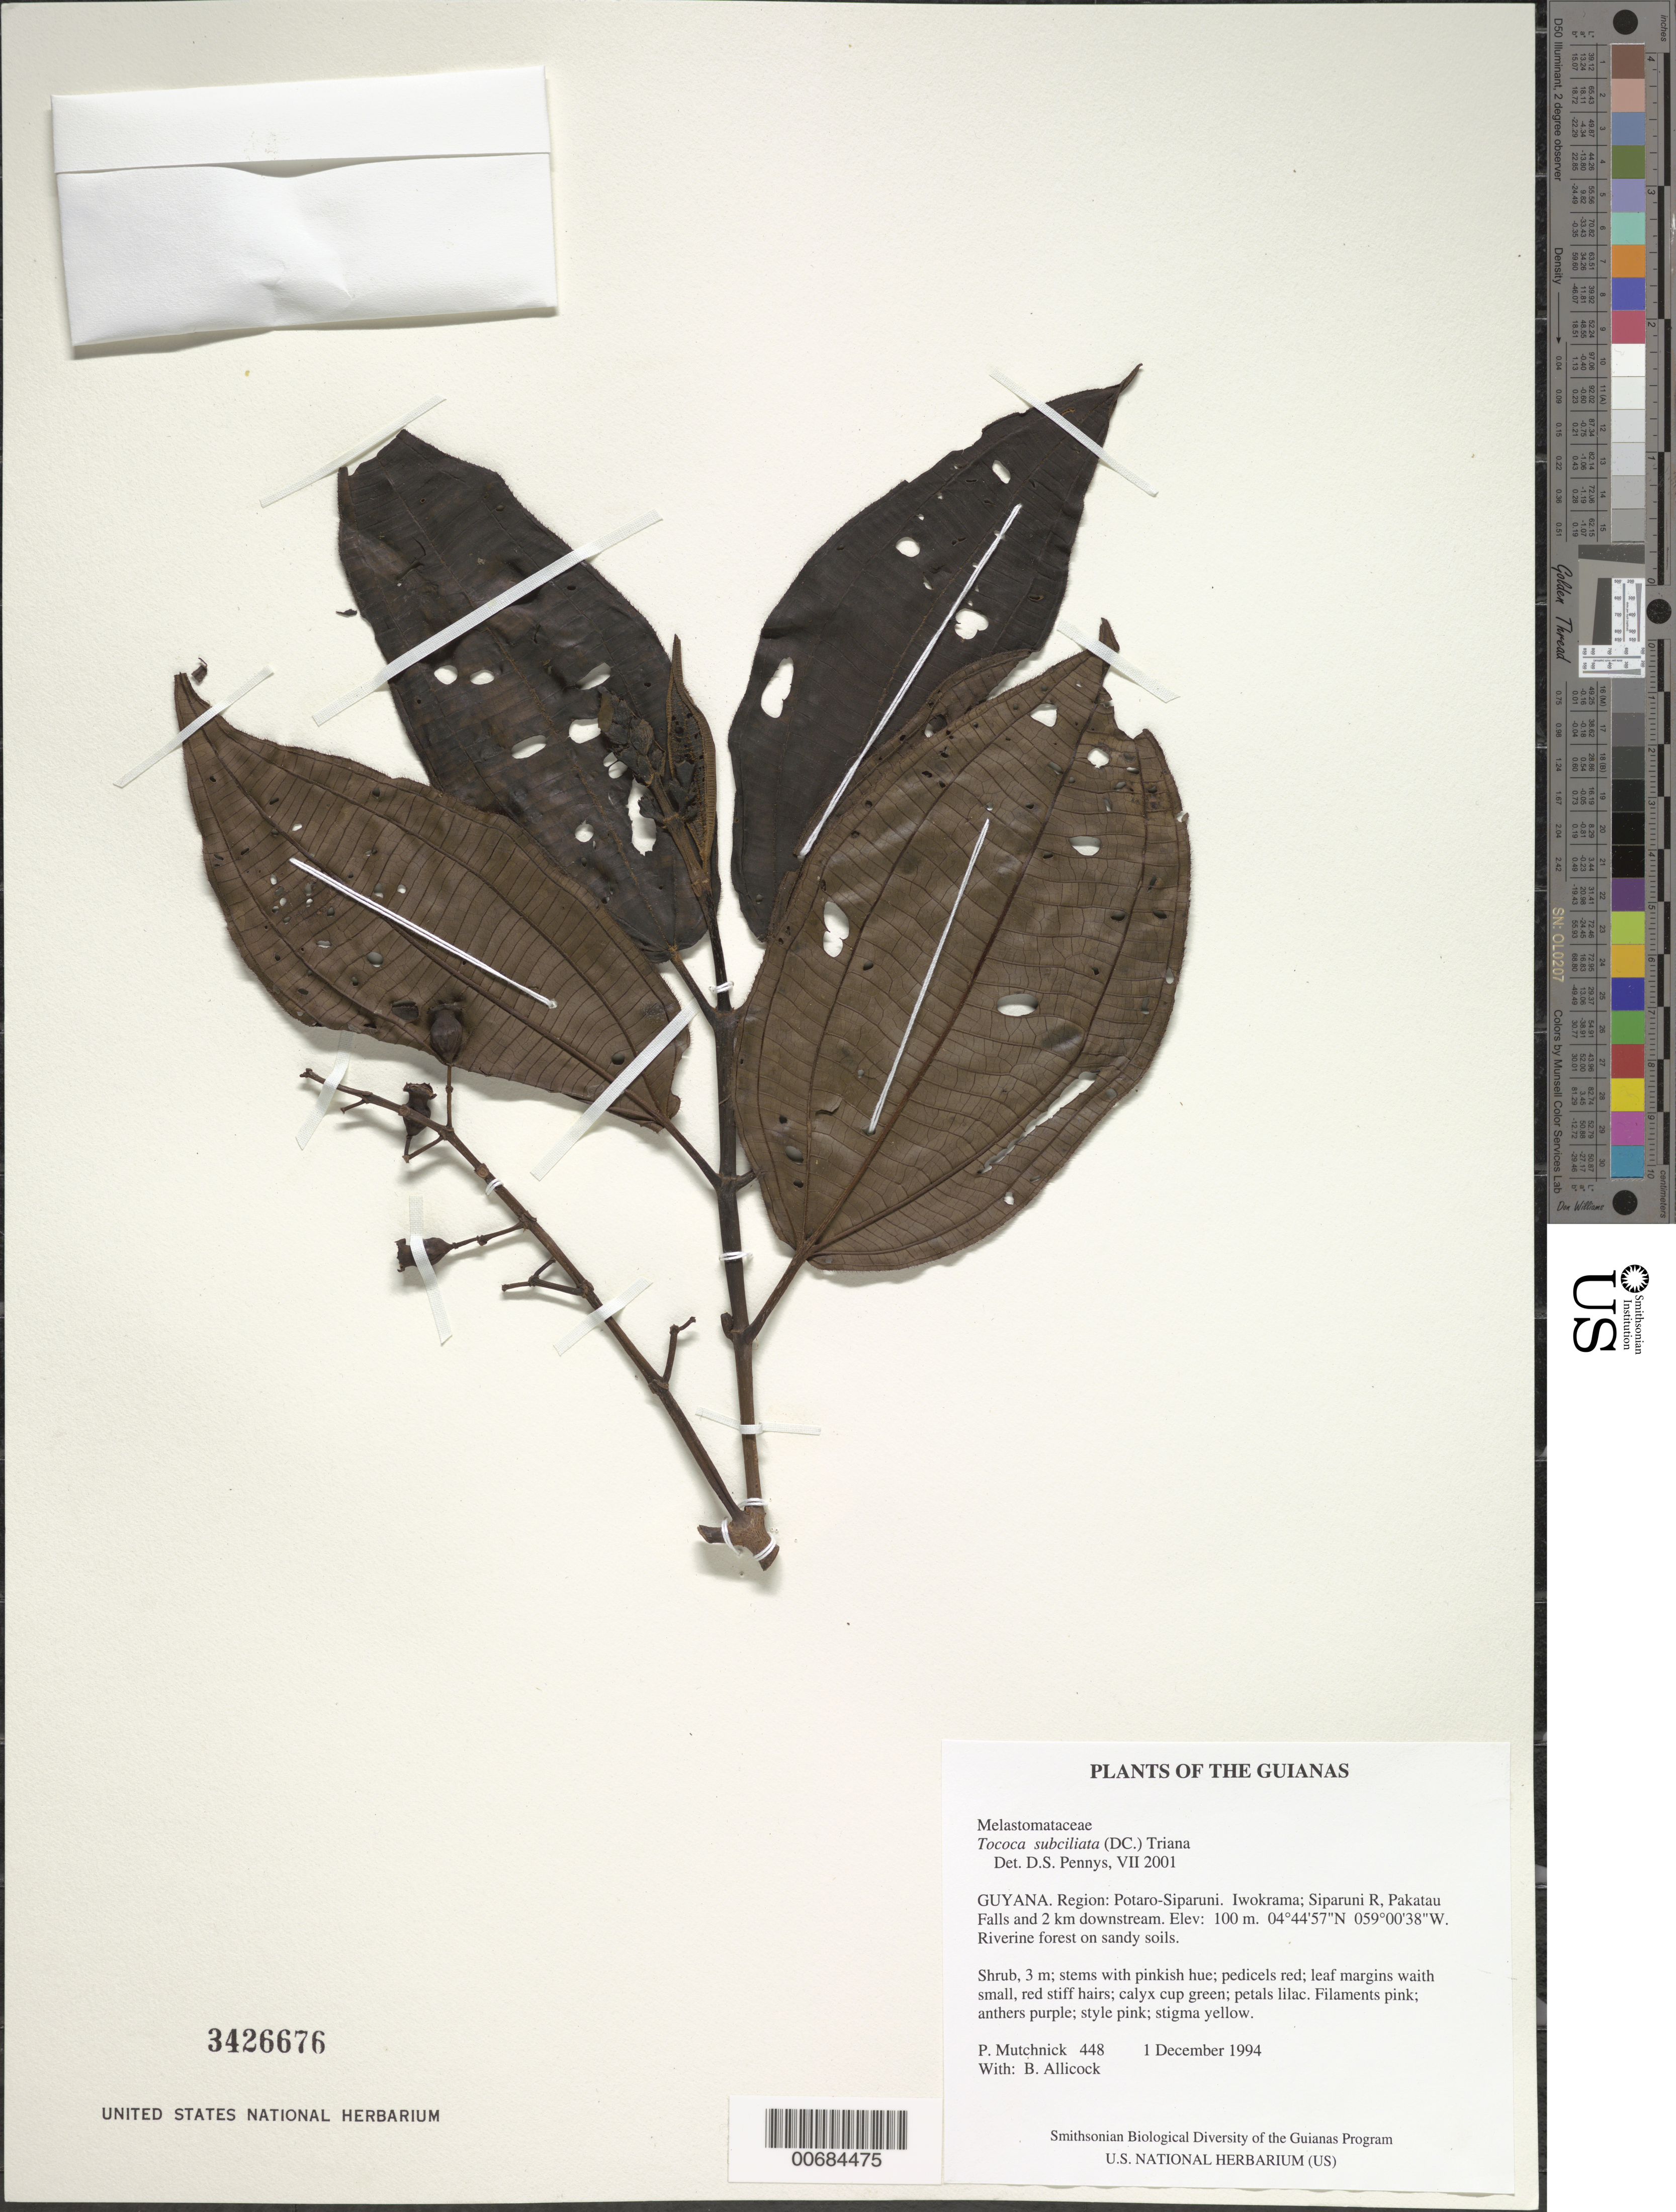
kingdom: Plantae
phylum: Tracheophyta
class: Magnoliopsida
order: Myrtales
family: Melastomataceae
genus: Tococa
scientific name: Tococa guianensis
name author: Aubl.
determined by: Almeda, F.; Penneys, D. S.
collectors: P. Mutchnick & B. Allicock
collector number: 448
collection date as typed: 1 December 1994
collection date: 1994-12-01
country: Guyana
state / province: Potaro-Siparuni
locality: Iwokrama; Siparuni R, Pakatau Falls and 2 km downstream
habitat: Riverine forest on sandy soils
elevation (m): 100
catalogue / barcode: US 3426676